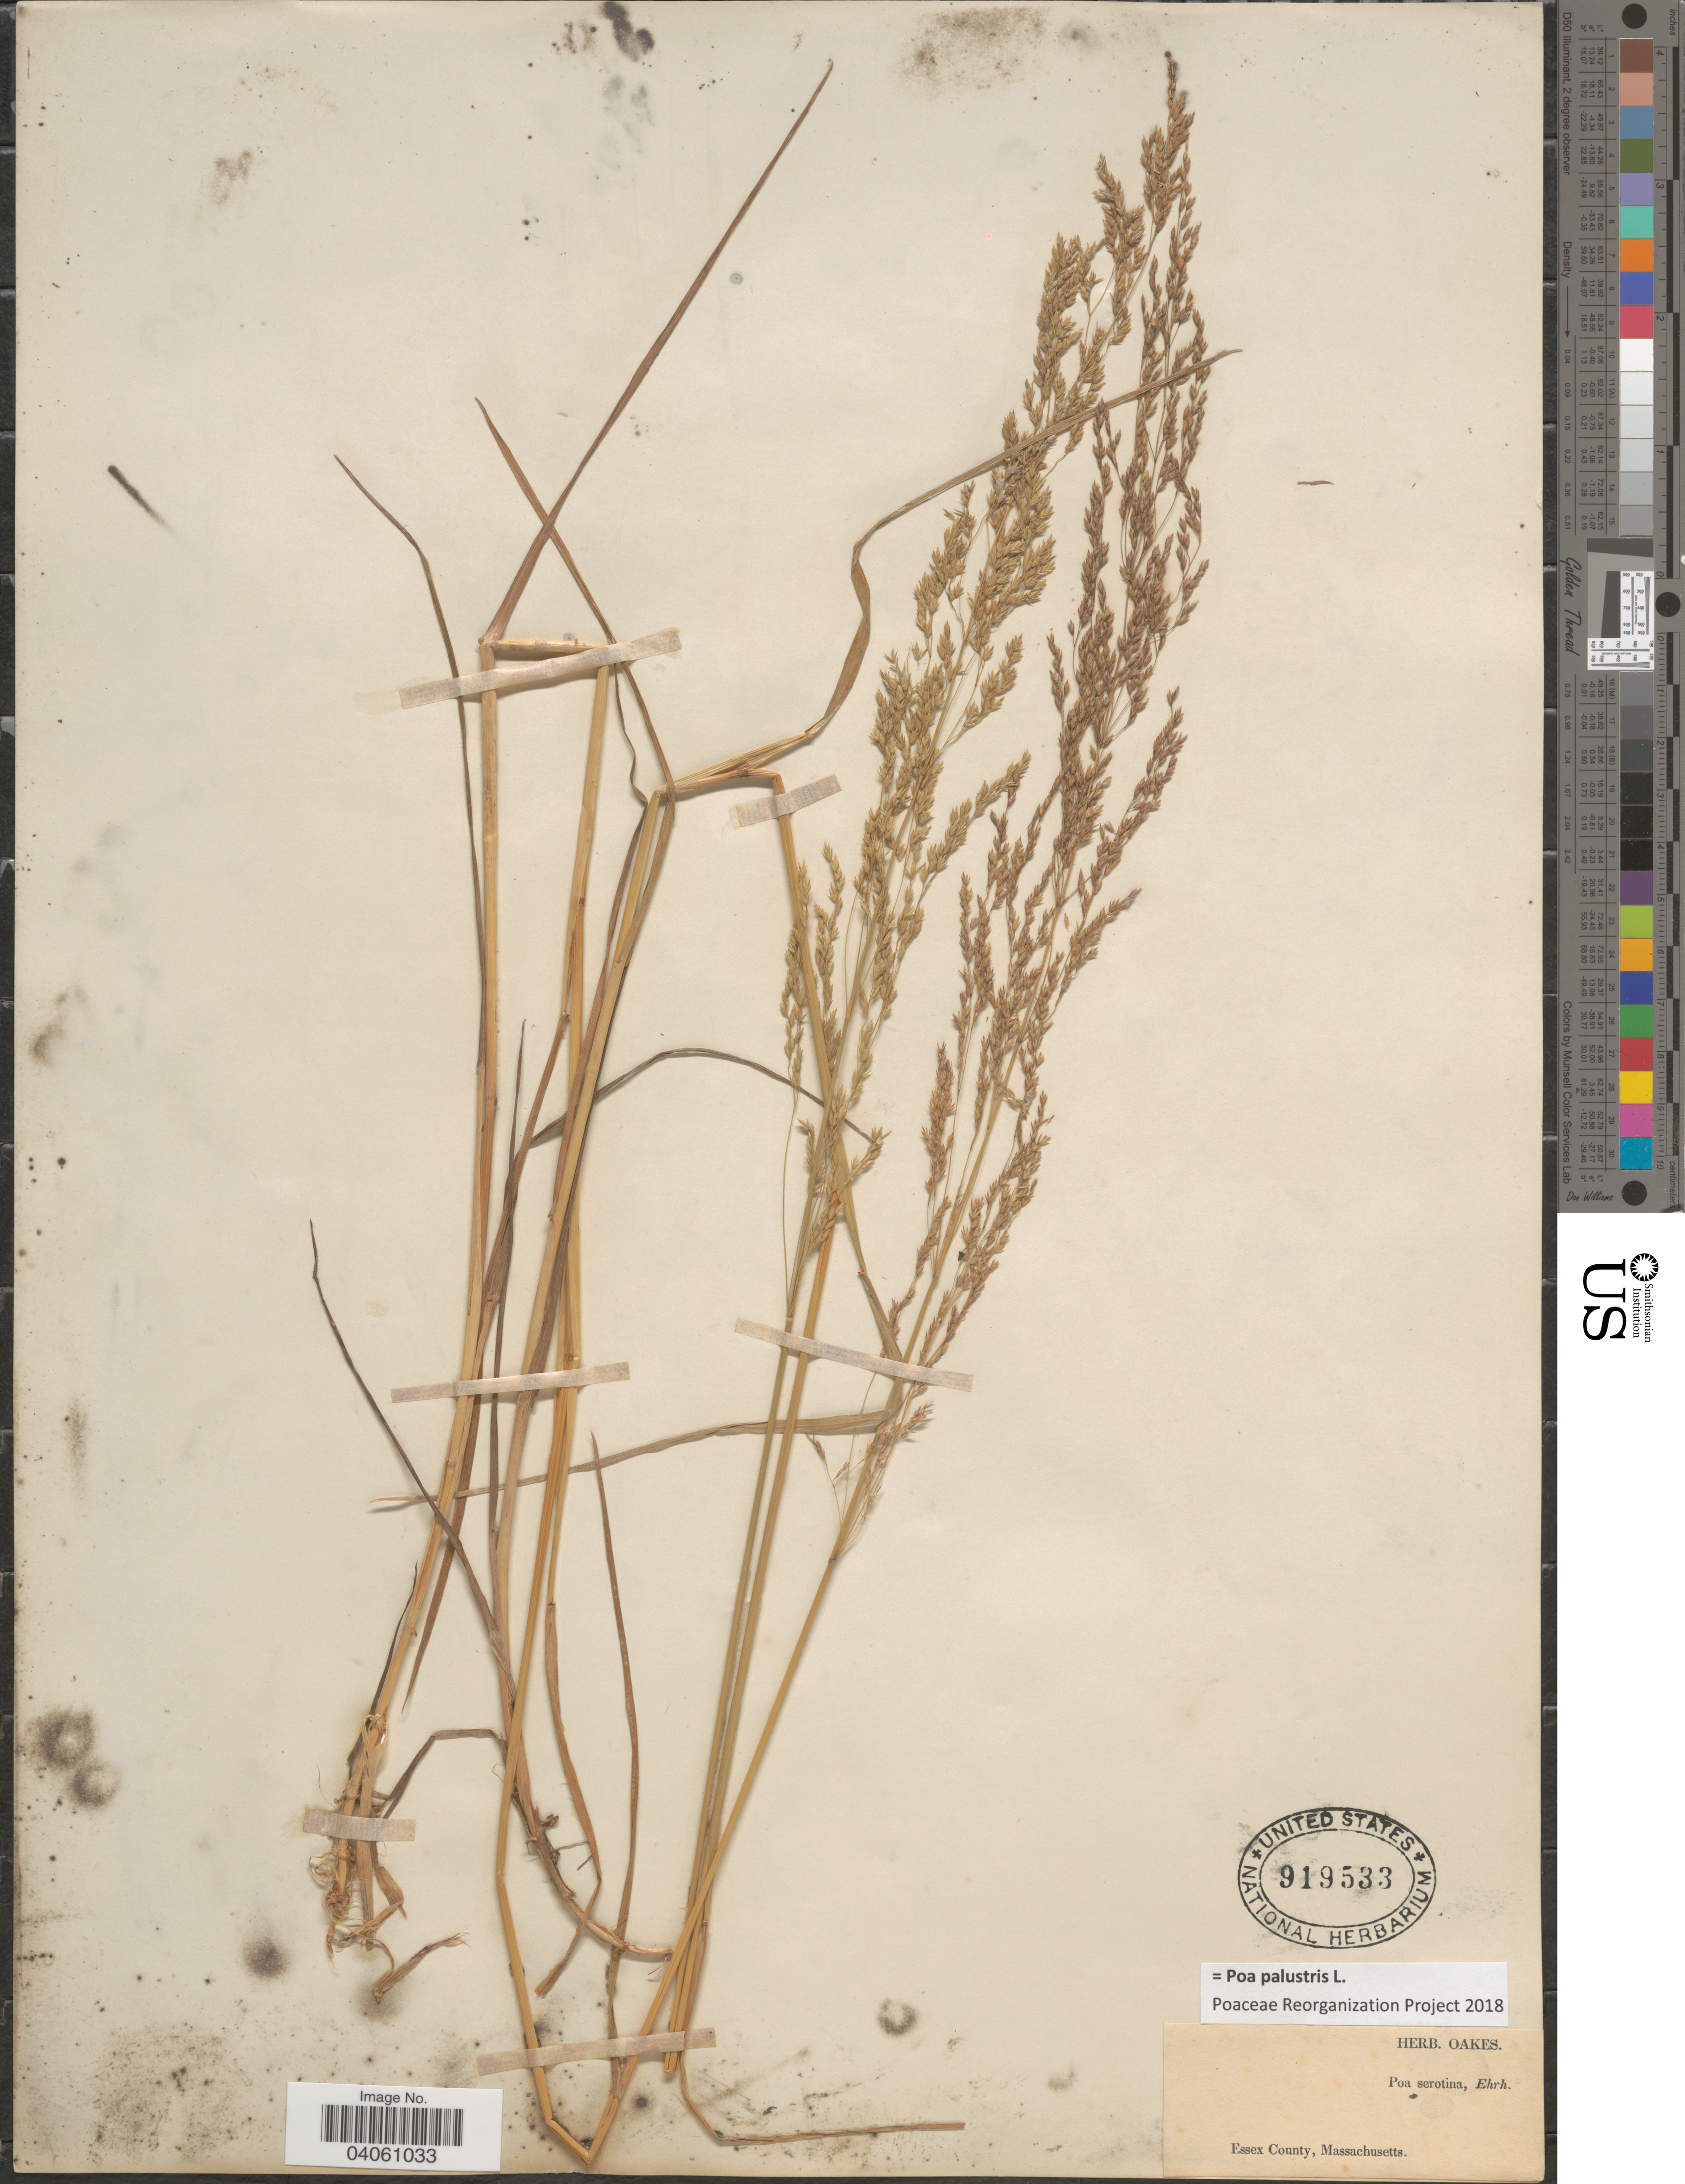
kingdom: Plantae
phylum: Tracheophyta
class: Liliopsida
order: Poales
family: Poaceae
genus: Poa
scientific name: Poa palustris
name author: L.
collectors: ex herb. Oakes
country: United States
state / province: Massachusetts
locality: Essex County.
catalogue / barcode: US 919533